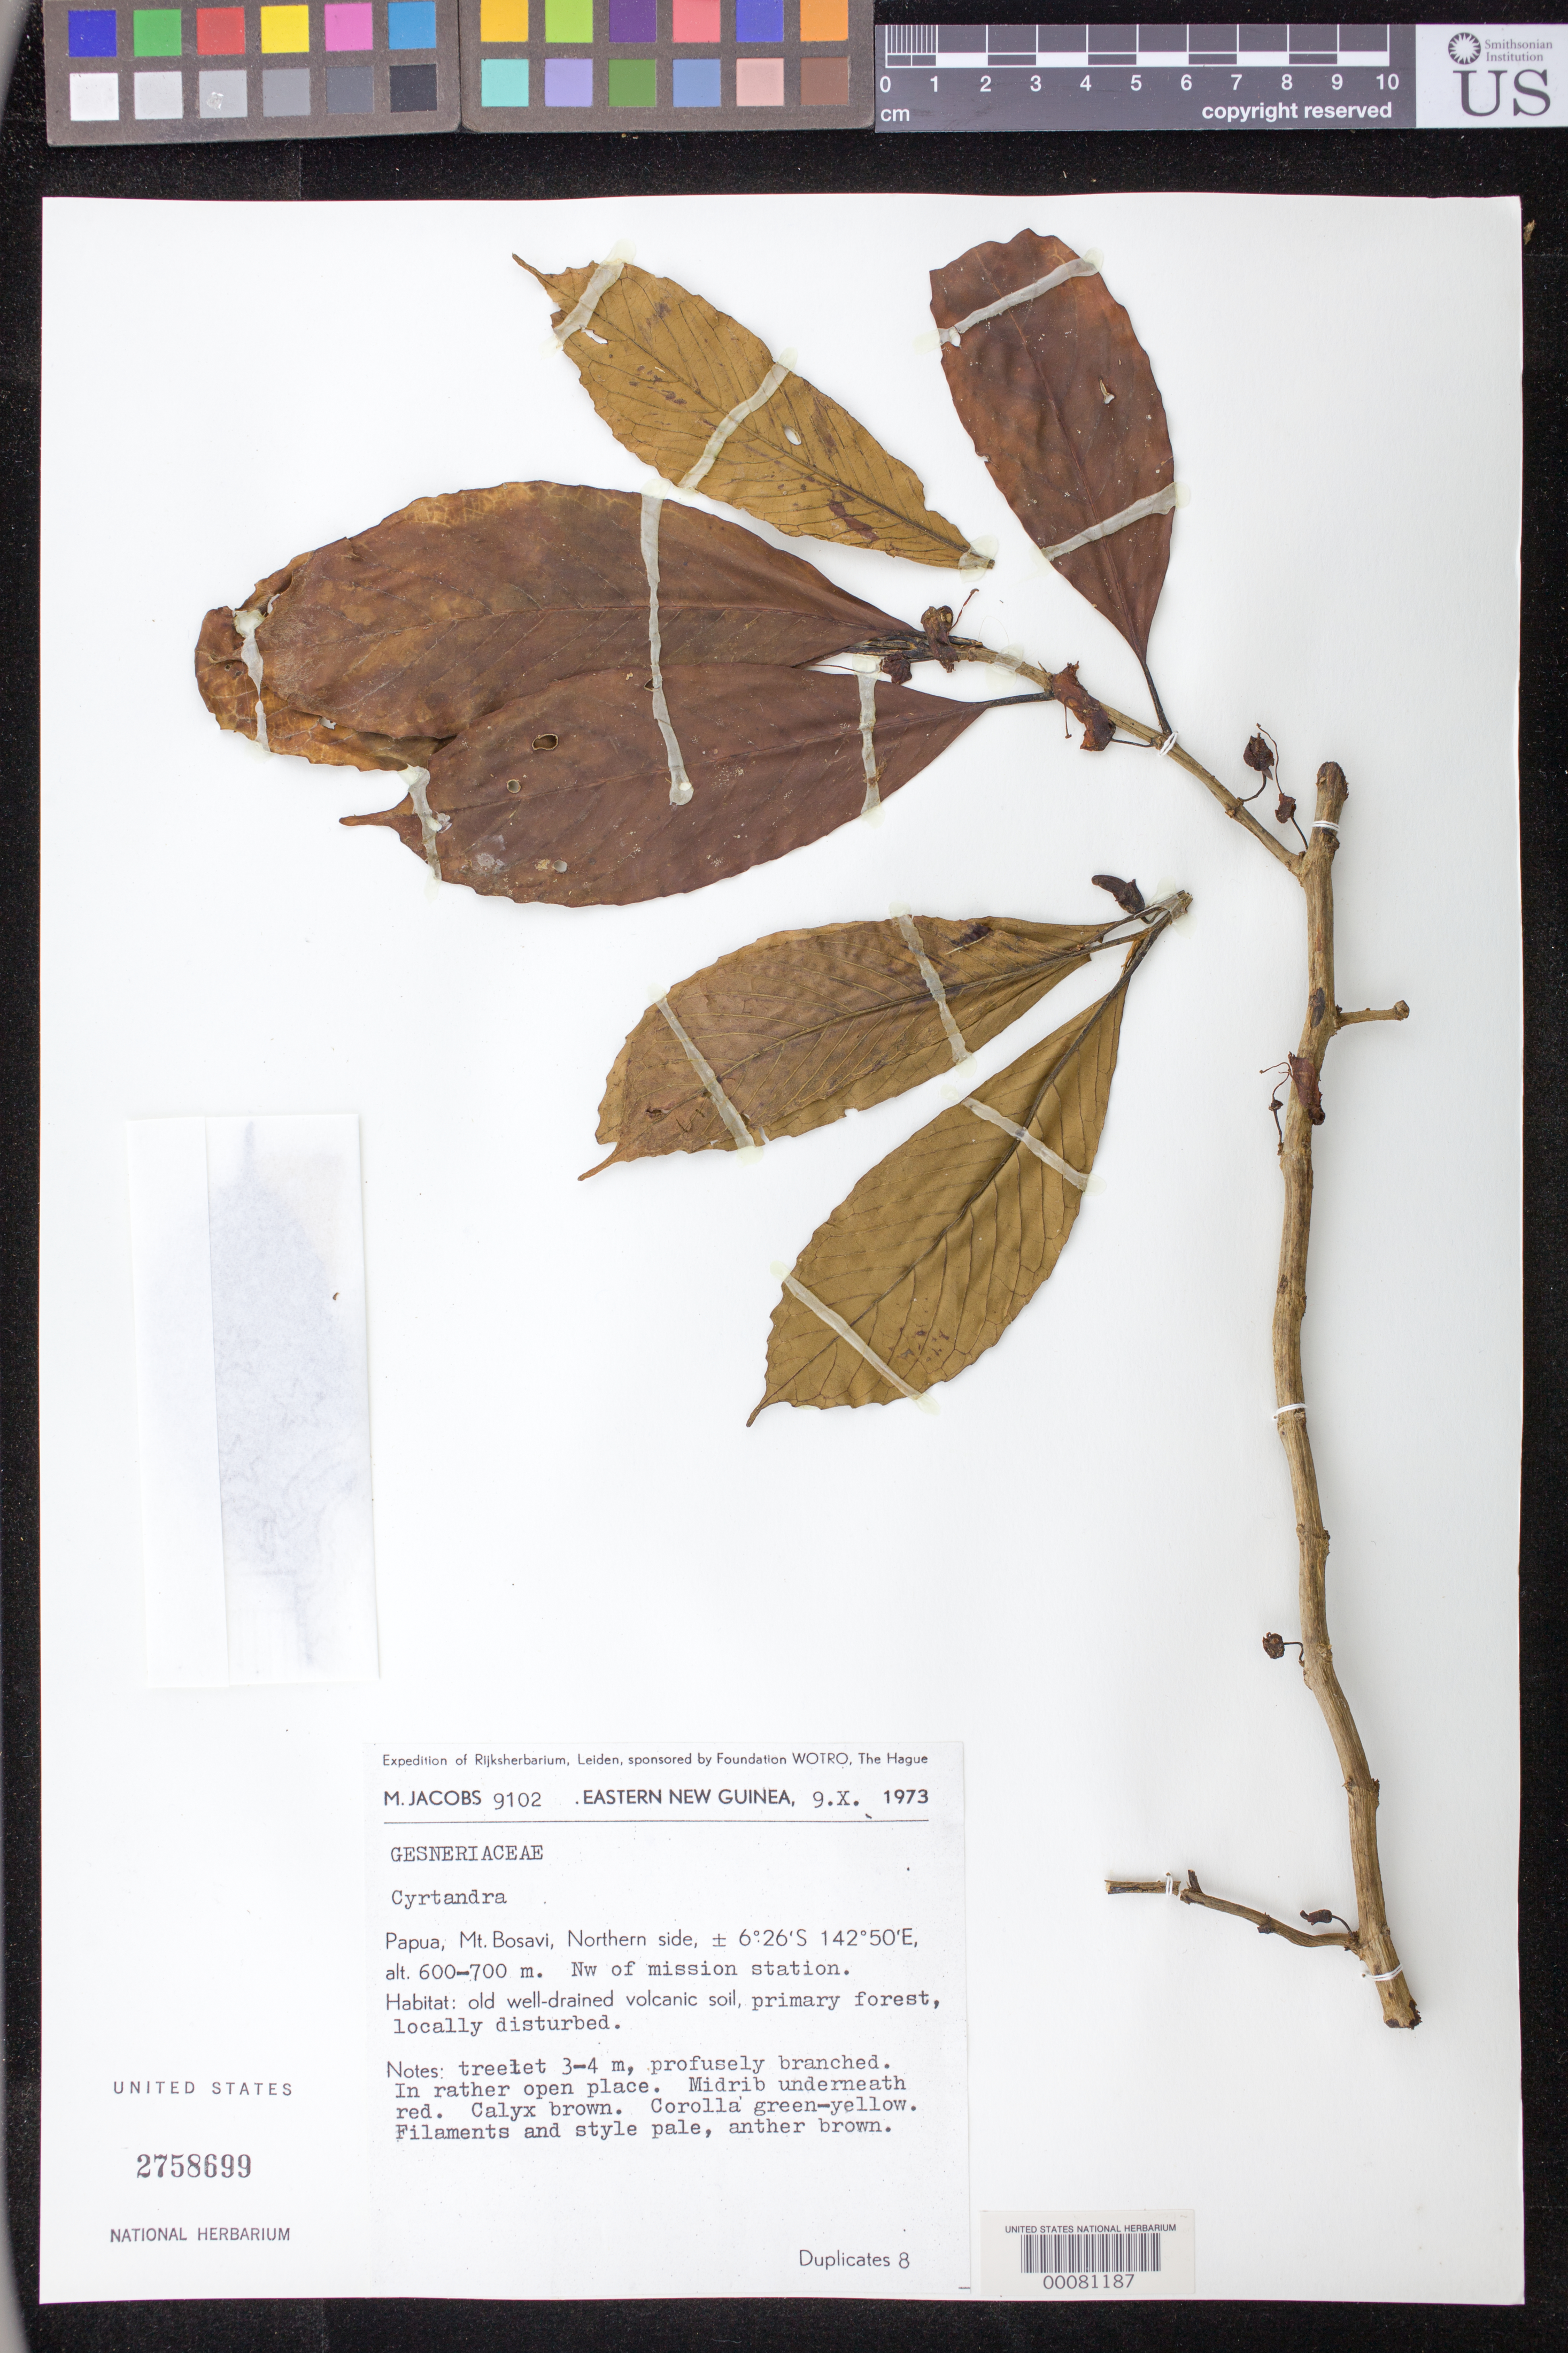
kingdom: Plantae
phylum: Tracheophyta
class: Magnoliopsida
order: Lamiales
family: Gesneriaceae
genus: Cyrtandra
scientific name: Cyrtandra sp.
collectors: M. Jacobs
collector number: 9102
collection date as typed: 09 Oct 1973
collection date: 1973-10-09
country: Papua New Guinea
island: New Guinea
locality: Papua, mt bosavi, northern side, nw of mission station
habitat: Old well-drained volcanic soil, primary forest locally disturbed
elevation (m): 600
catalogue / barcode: US 2758699